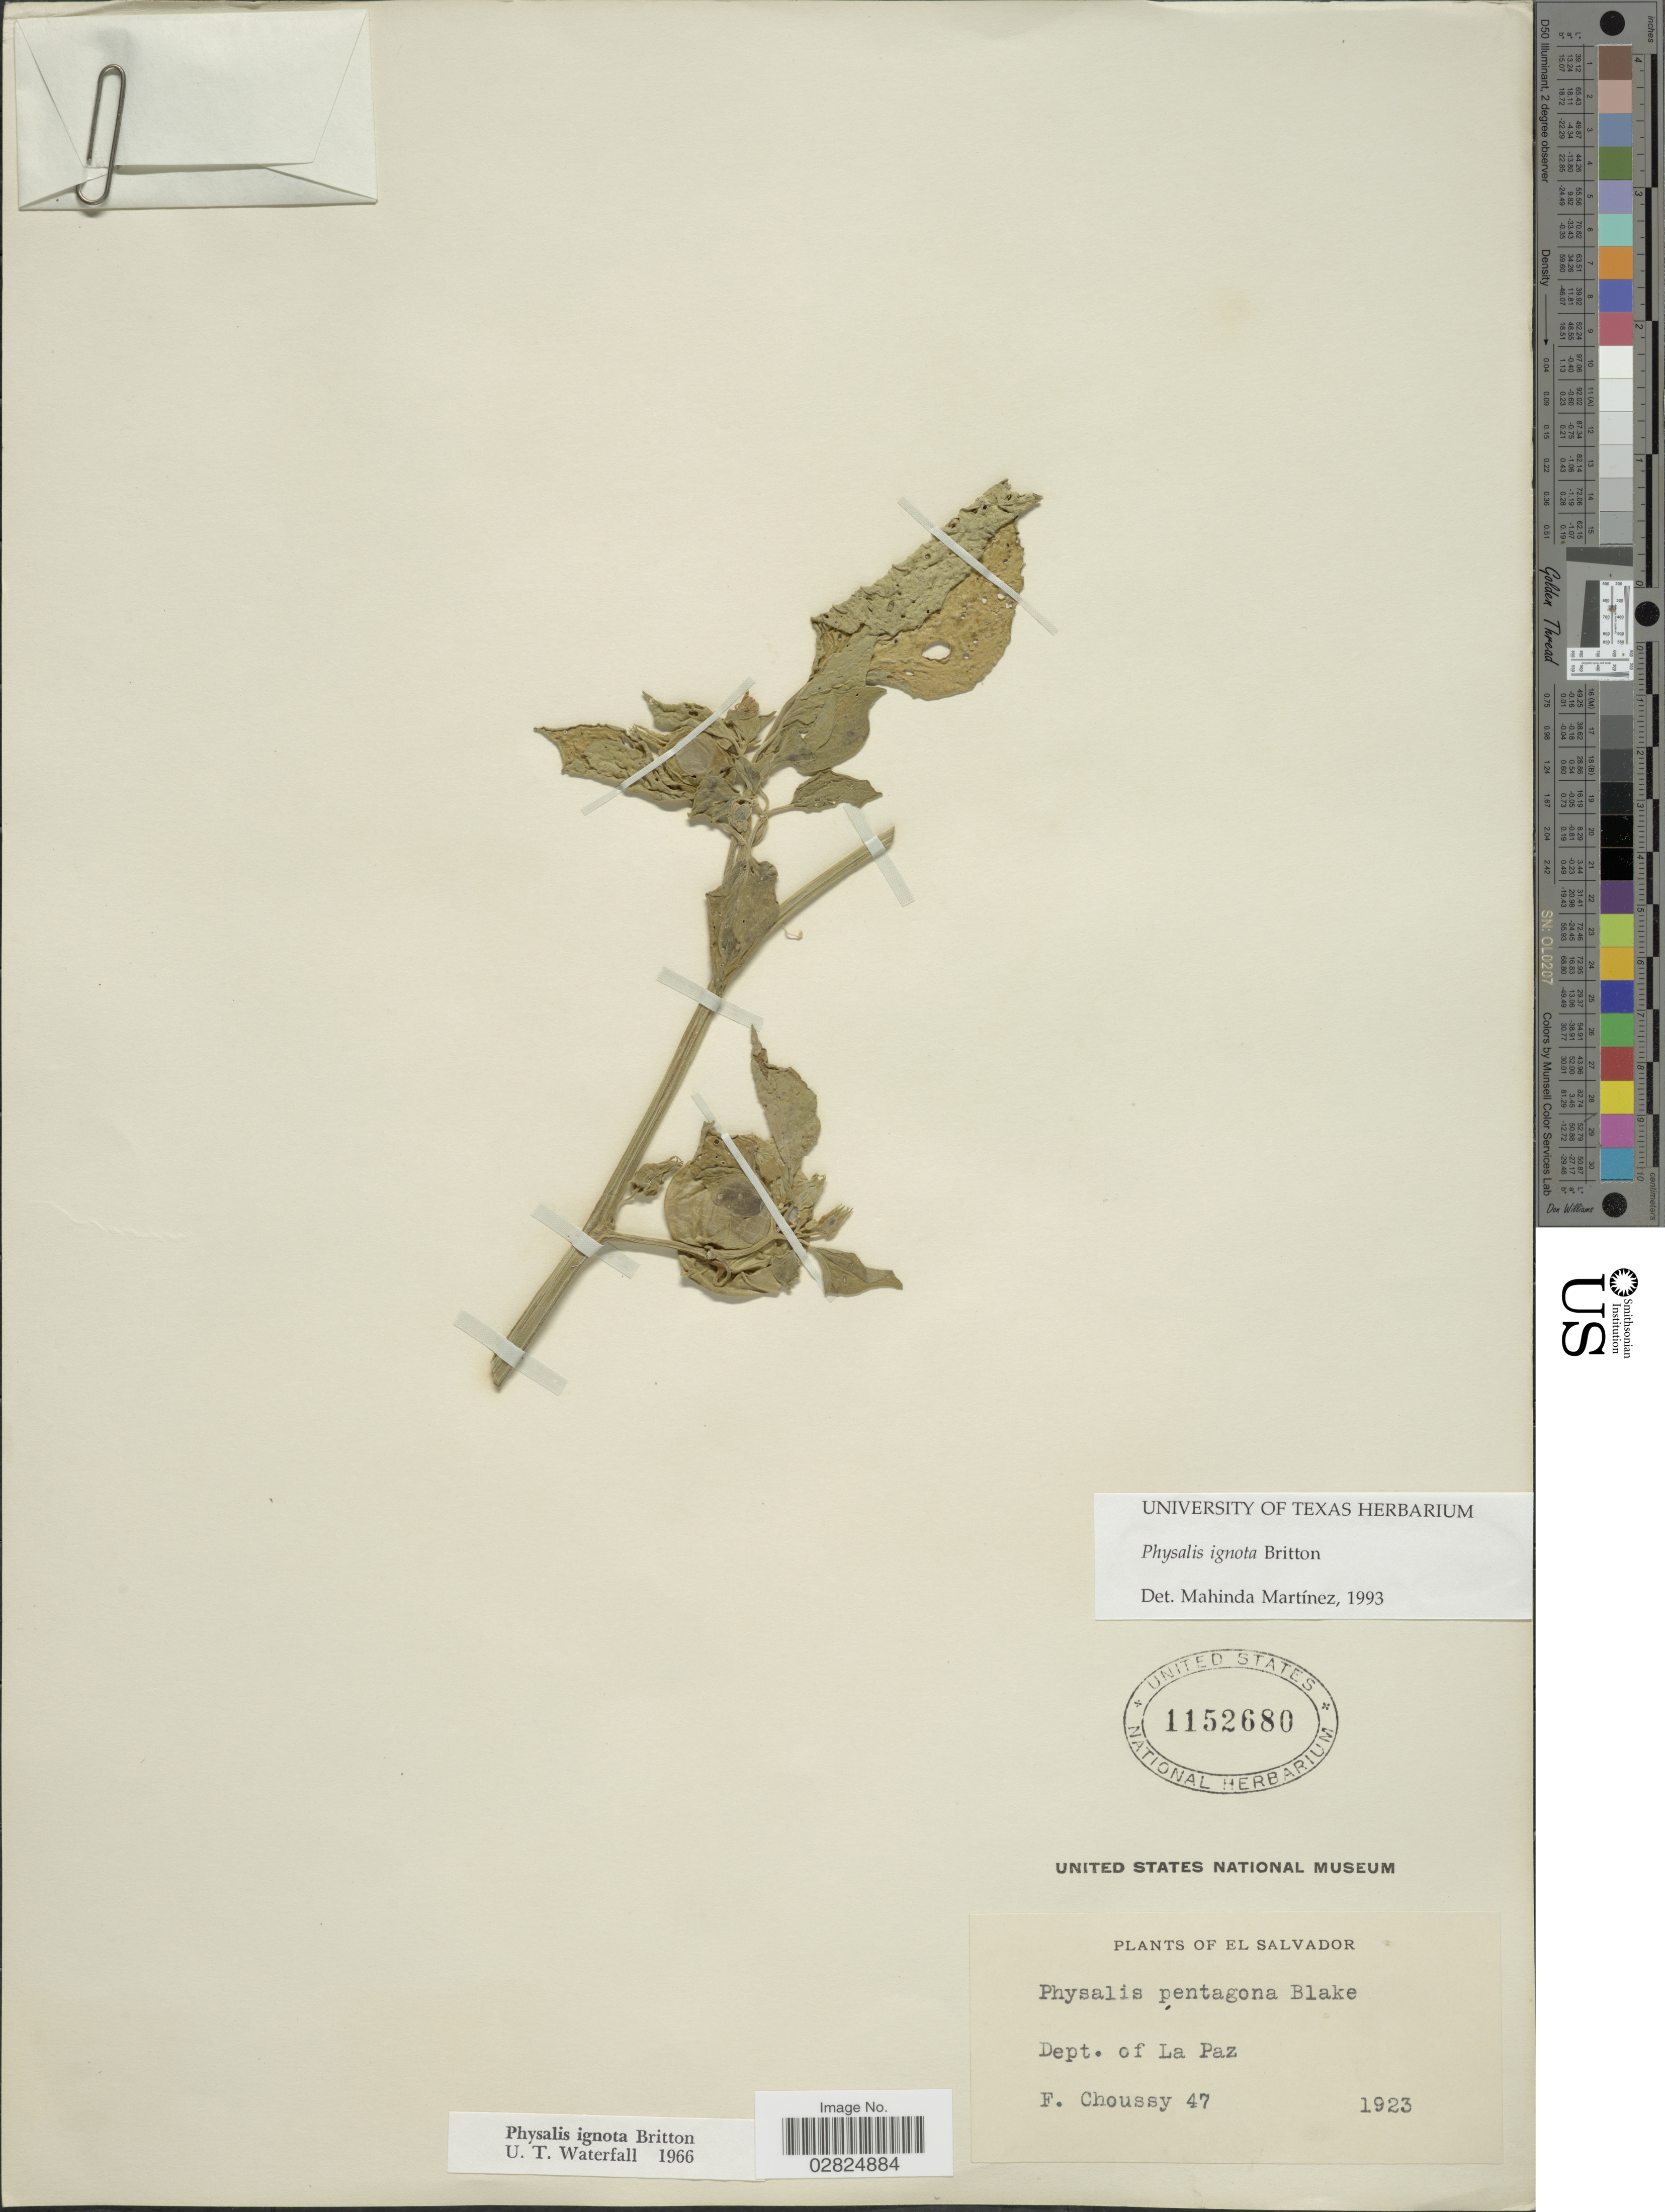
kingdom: Plantae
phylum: Tracheophyta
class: Magnoliopsida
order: Solanales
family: Solanaceae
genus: Physalis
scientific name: Physalis ignota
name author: Britton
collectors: F. Choussy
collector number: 47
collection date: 1923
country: El Salvador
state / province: La Paz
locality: Dept. of La Paz.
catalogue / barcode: US 1152680